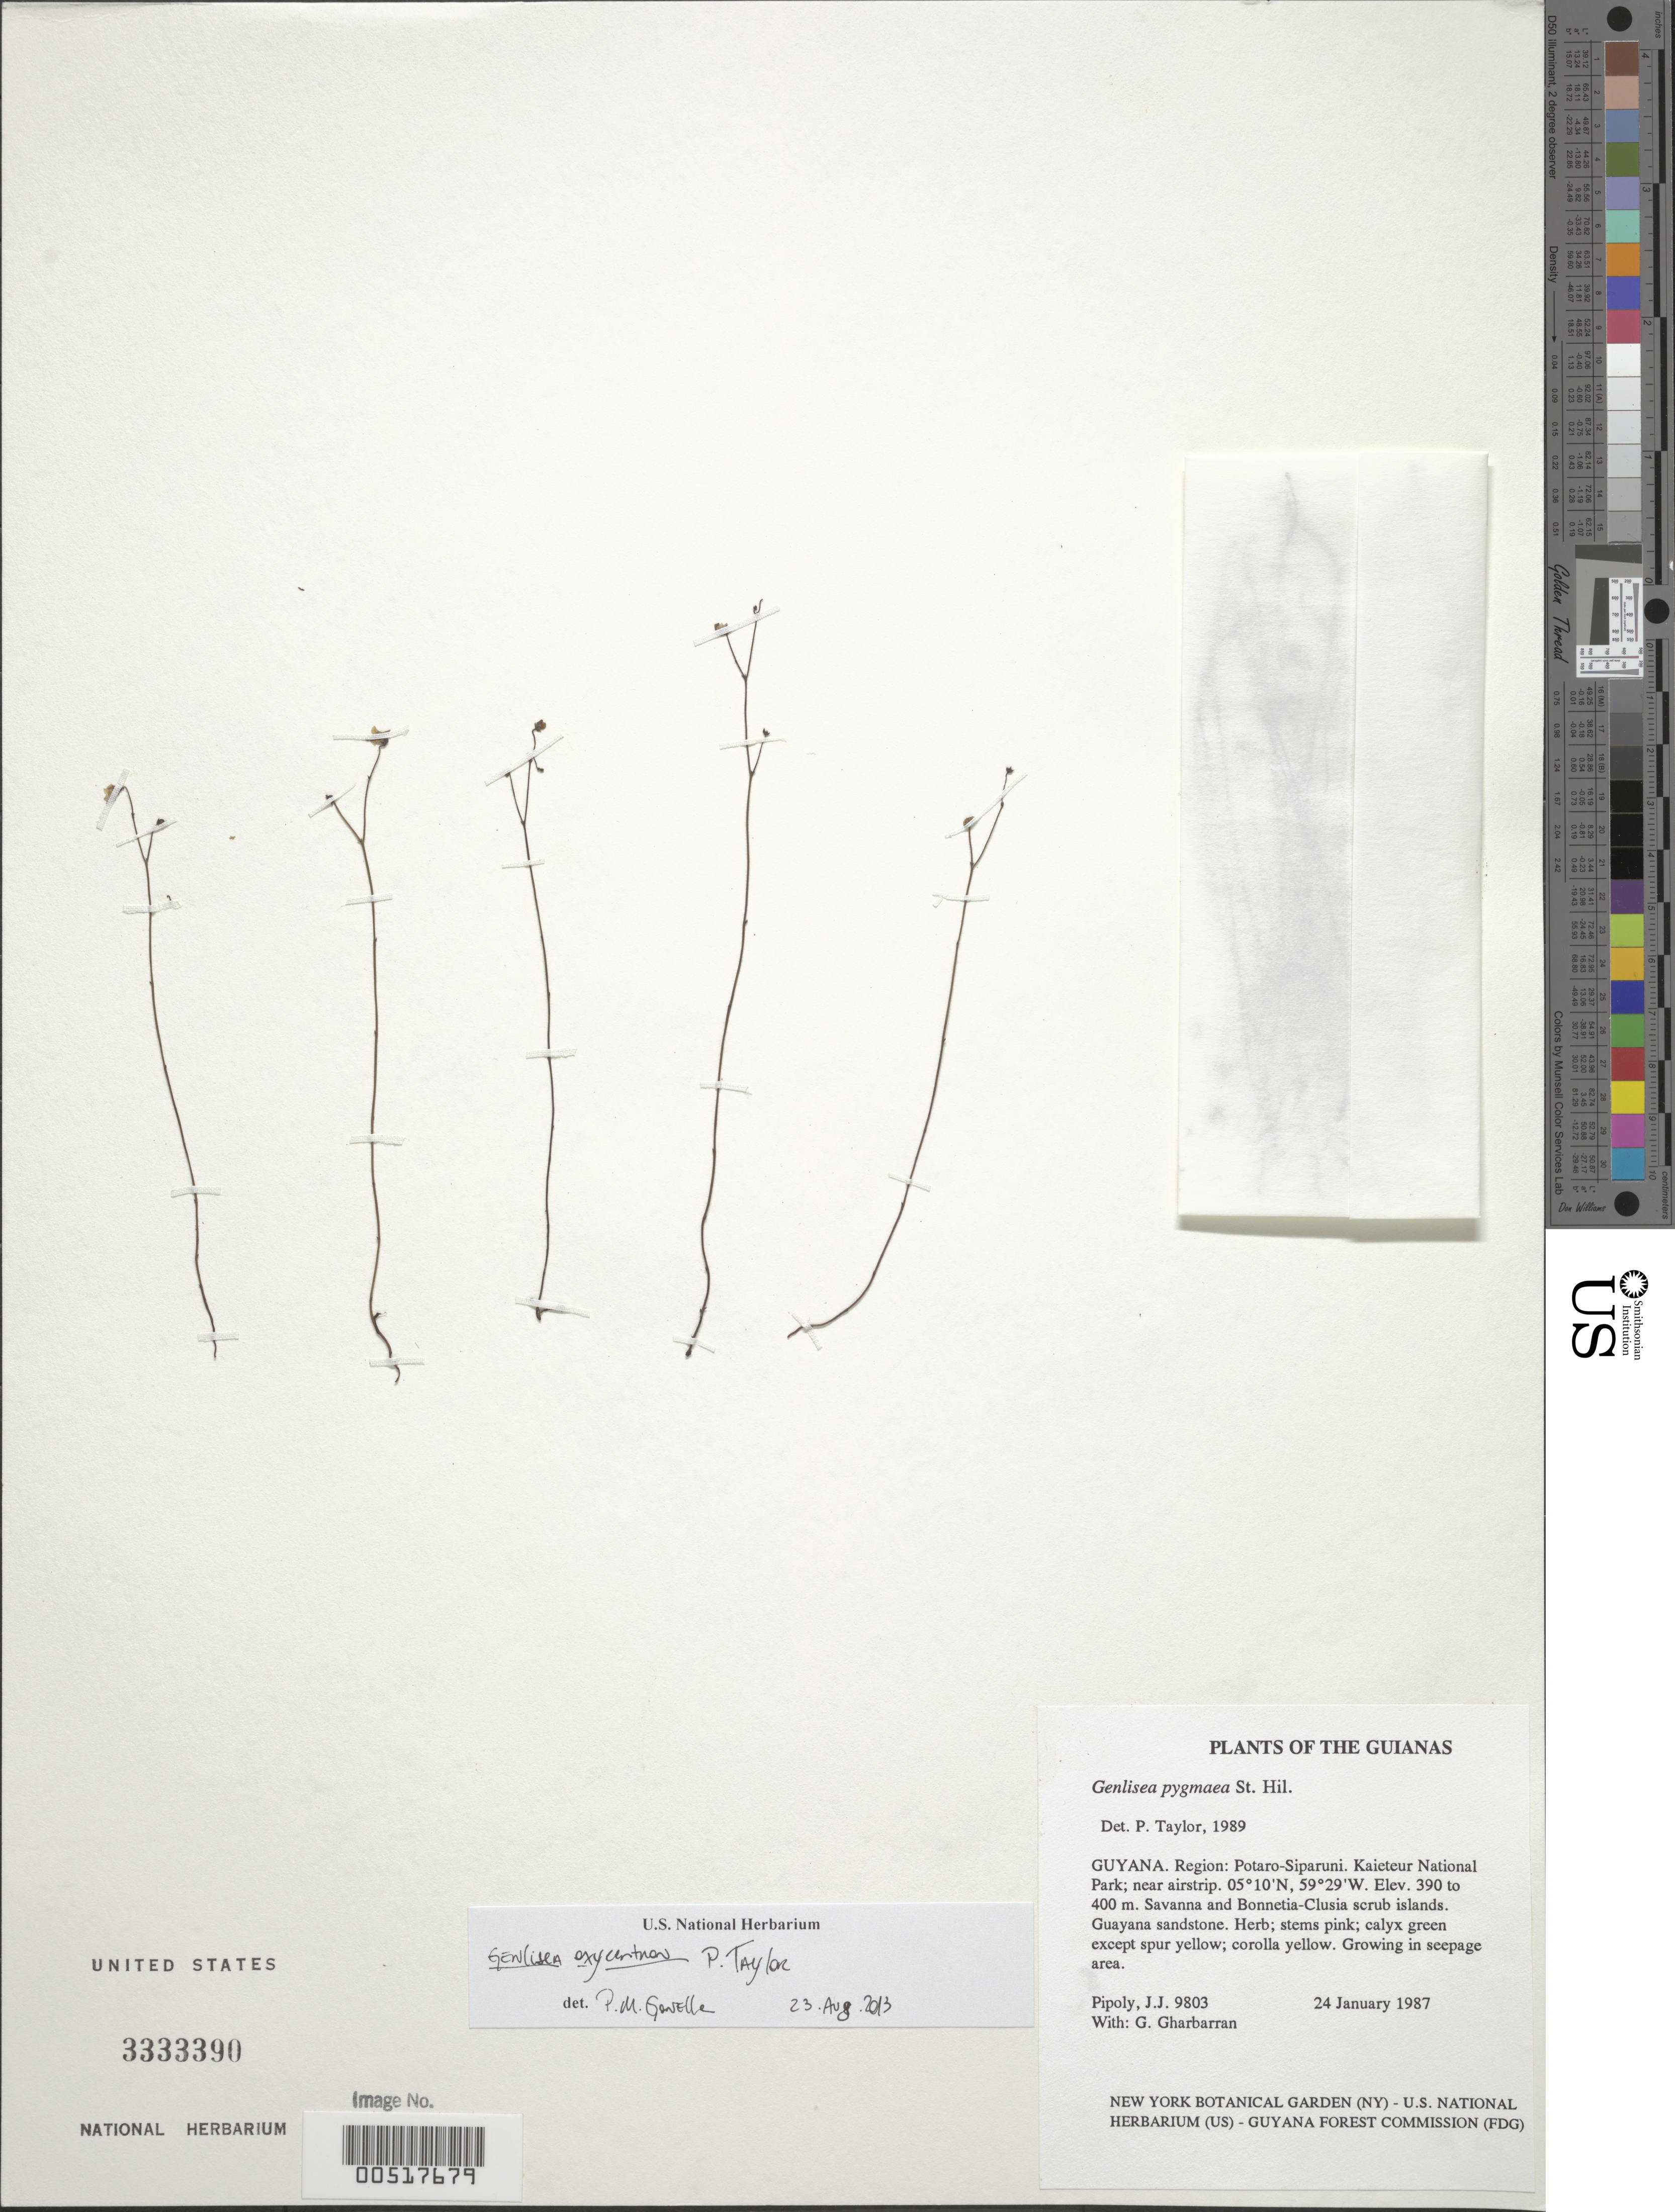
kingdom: Plantae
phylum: Tracheophyta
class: Magnoliopsida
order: Lamiales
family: Lentibulariaceae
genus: Genlisea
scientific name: Genlisea oxycentron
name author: P. Taylor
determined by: Genelle, P.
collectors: J. J. Pipoly & G. Gharbarran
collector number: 9803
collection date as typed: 24 January 1987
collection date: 1987-01-24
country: Guyana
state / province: Potaro-Siparuni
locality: Kaieteur National Park; near airstrip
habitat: Savanna and Bonnetia-Clusia scrub islands. Guayana sandstone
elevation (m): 390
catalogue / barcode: US 3333390